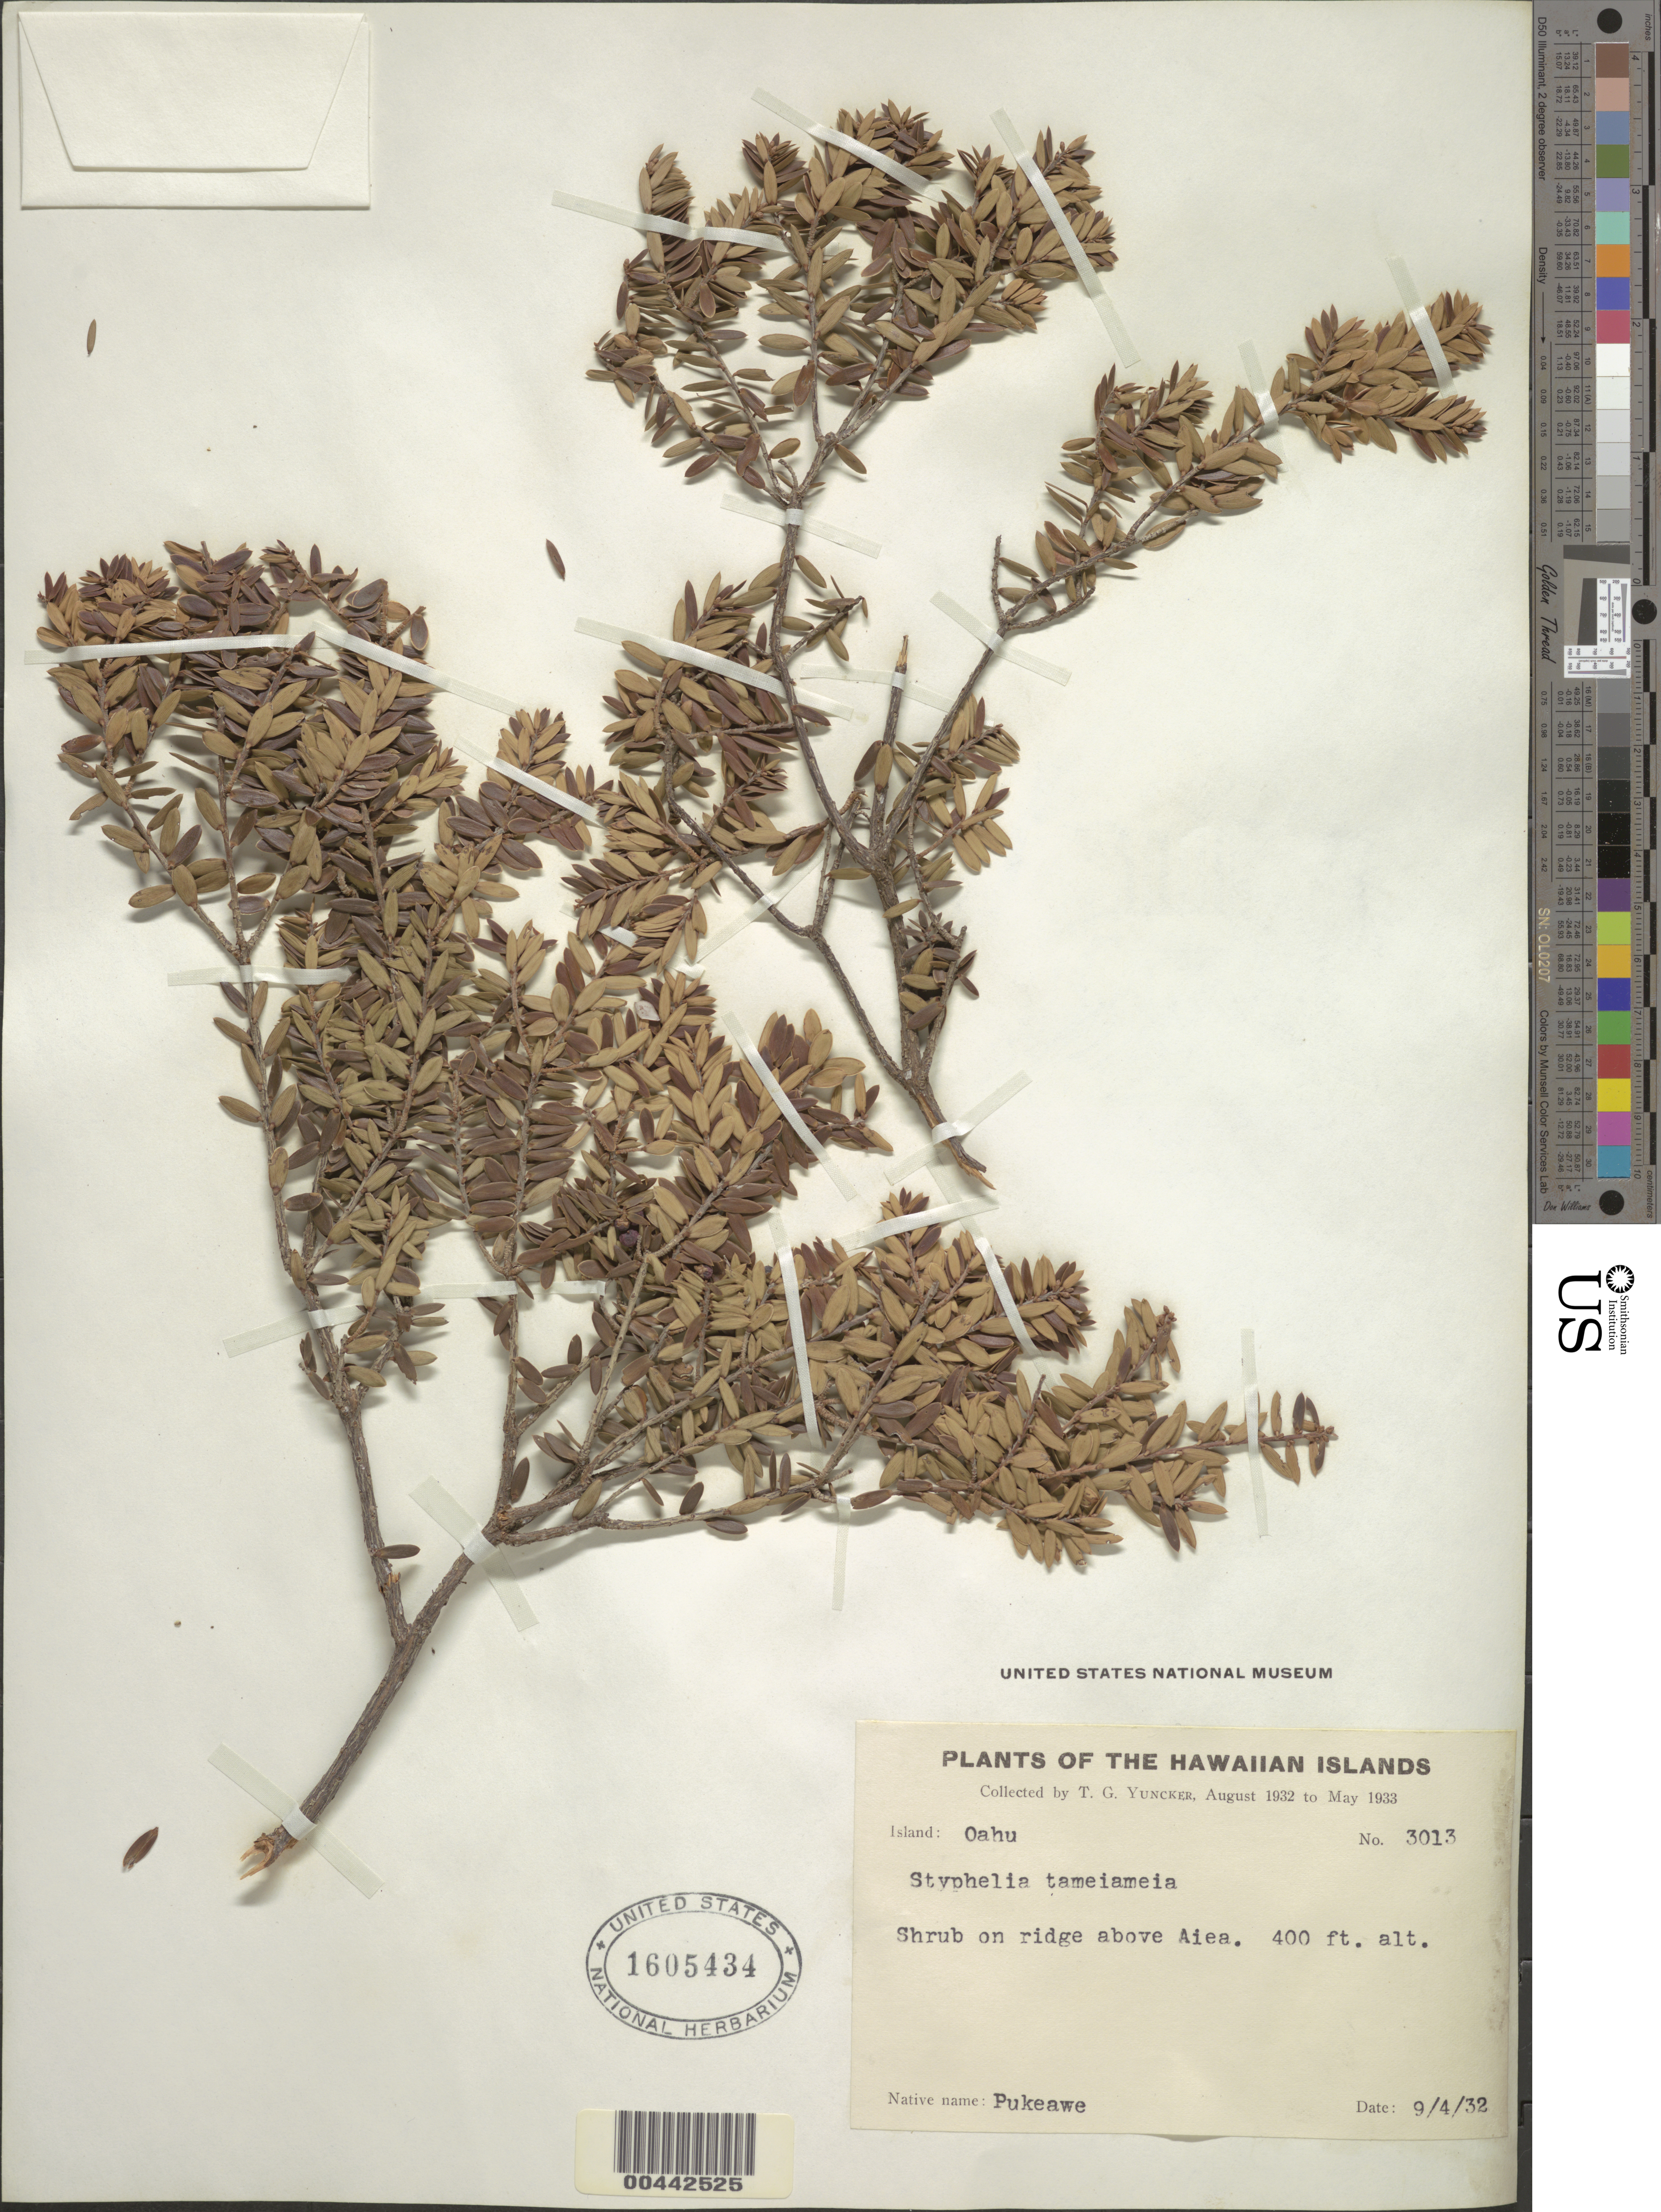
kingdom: Plantae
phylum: Tracheophyta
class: Magnoliopsida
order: Ericales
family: Ericaceae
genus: Leptecophylla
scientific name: Leptecophylla tameiameiae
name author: (Cham. & Schltdl.) C.M. Weiller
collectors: T. G. Yuncker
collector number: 3013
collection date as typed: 4 Sep 1932 to 9 Apr 1932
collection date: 1932-04-09/1932-09-04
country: United States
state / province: Hawaii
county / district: Honolulu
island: Oahu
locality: Shrub on ridge above Aiea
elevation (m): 122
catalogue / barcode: US 1605434